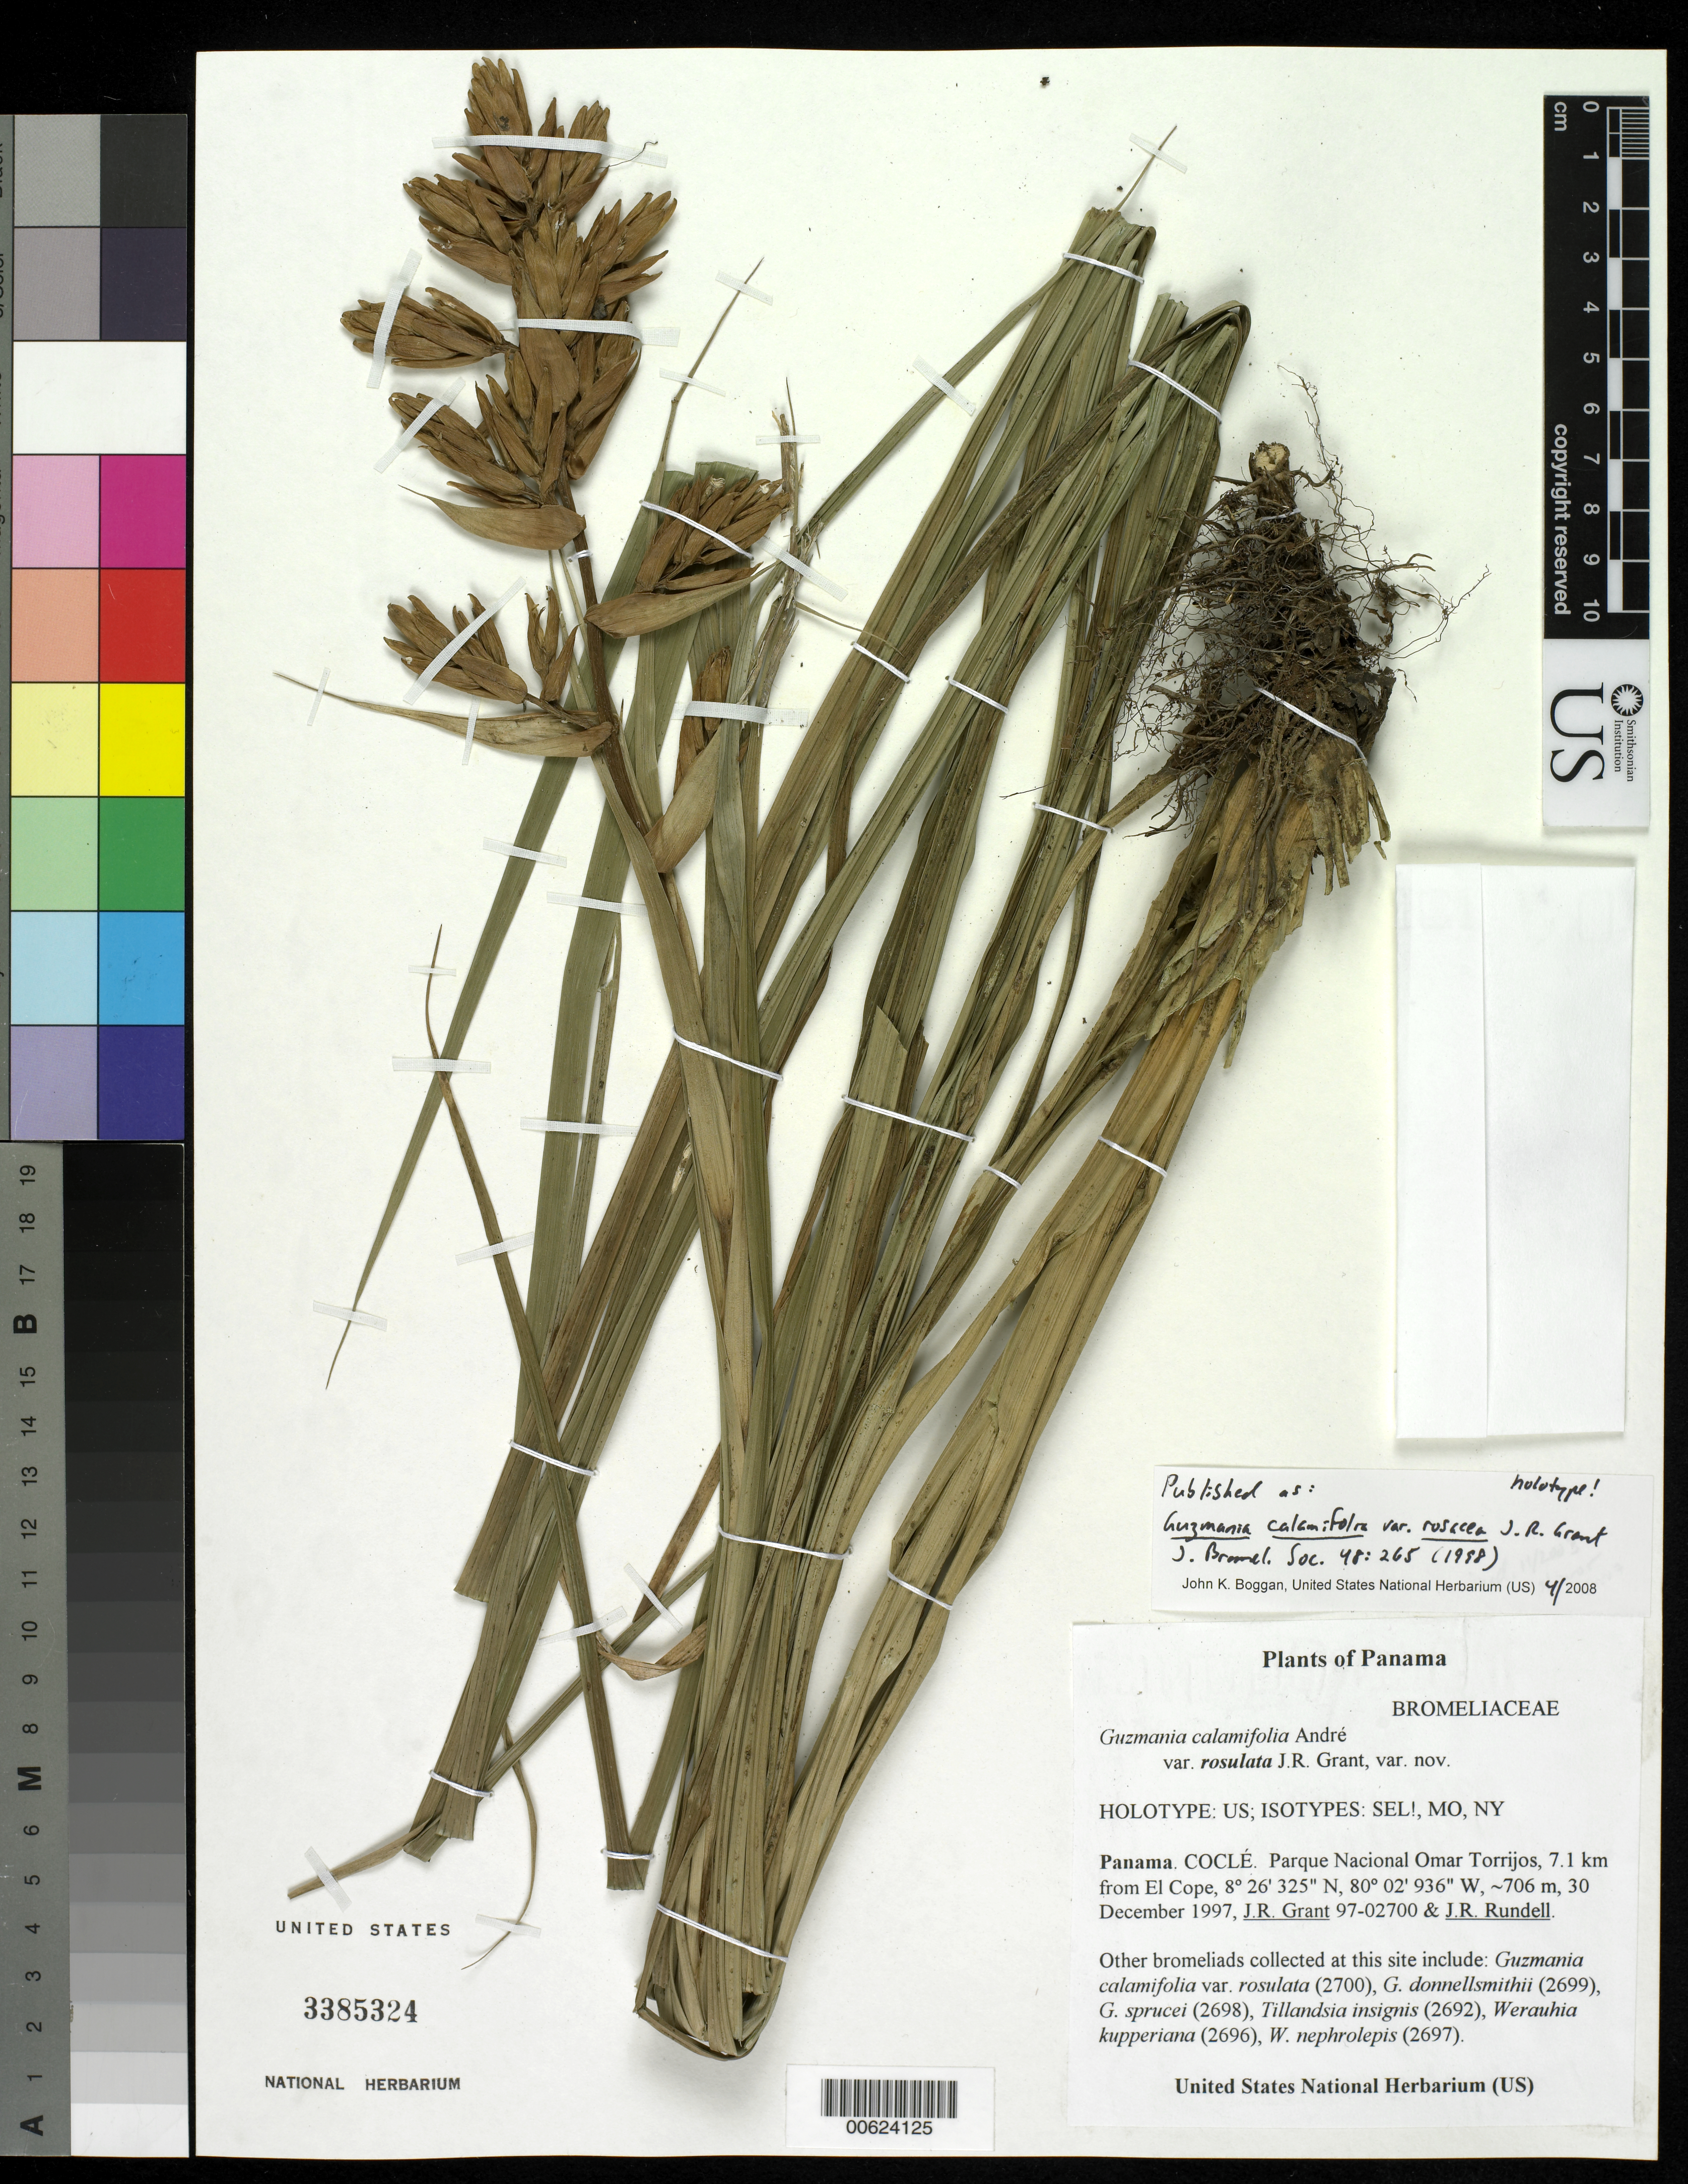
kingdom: Plantae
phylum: Tracheophyta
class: Liliopsida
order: Poales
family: Bromeliaceae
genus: Guzmania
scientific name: Guzmania calamifolia var. rosacea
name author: J.R. Grant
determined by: Boggan, J. K., (US), NMNH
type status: Holotype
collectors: J. R. Grant & J. R. Rundell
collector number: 97-02700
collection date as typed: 30 Dec 1997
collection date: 1997-12-30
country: Panama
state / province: Coclé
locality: Parque Nacional Omar Torrijos, 7.1 km from El Cope.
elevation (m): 706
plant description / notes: Specimen annotated as holotype of "Guzmania calamifolia var. rosulata J.R. Grant, var. nov." but varietal epithet as published is "rosacea".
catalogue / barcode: US 3385324